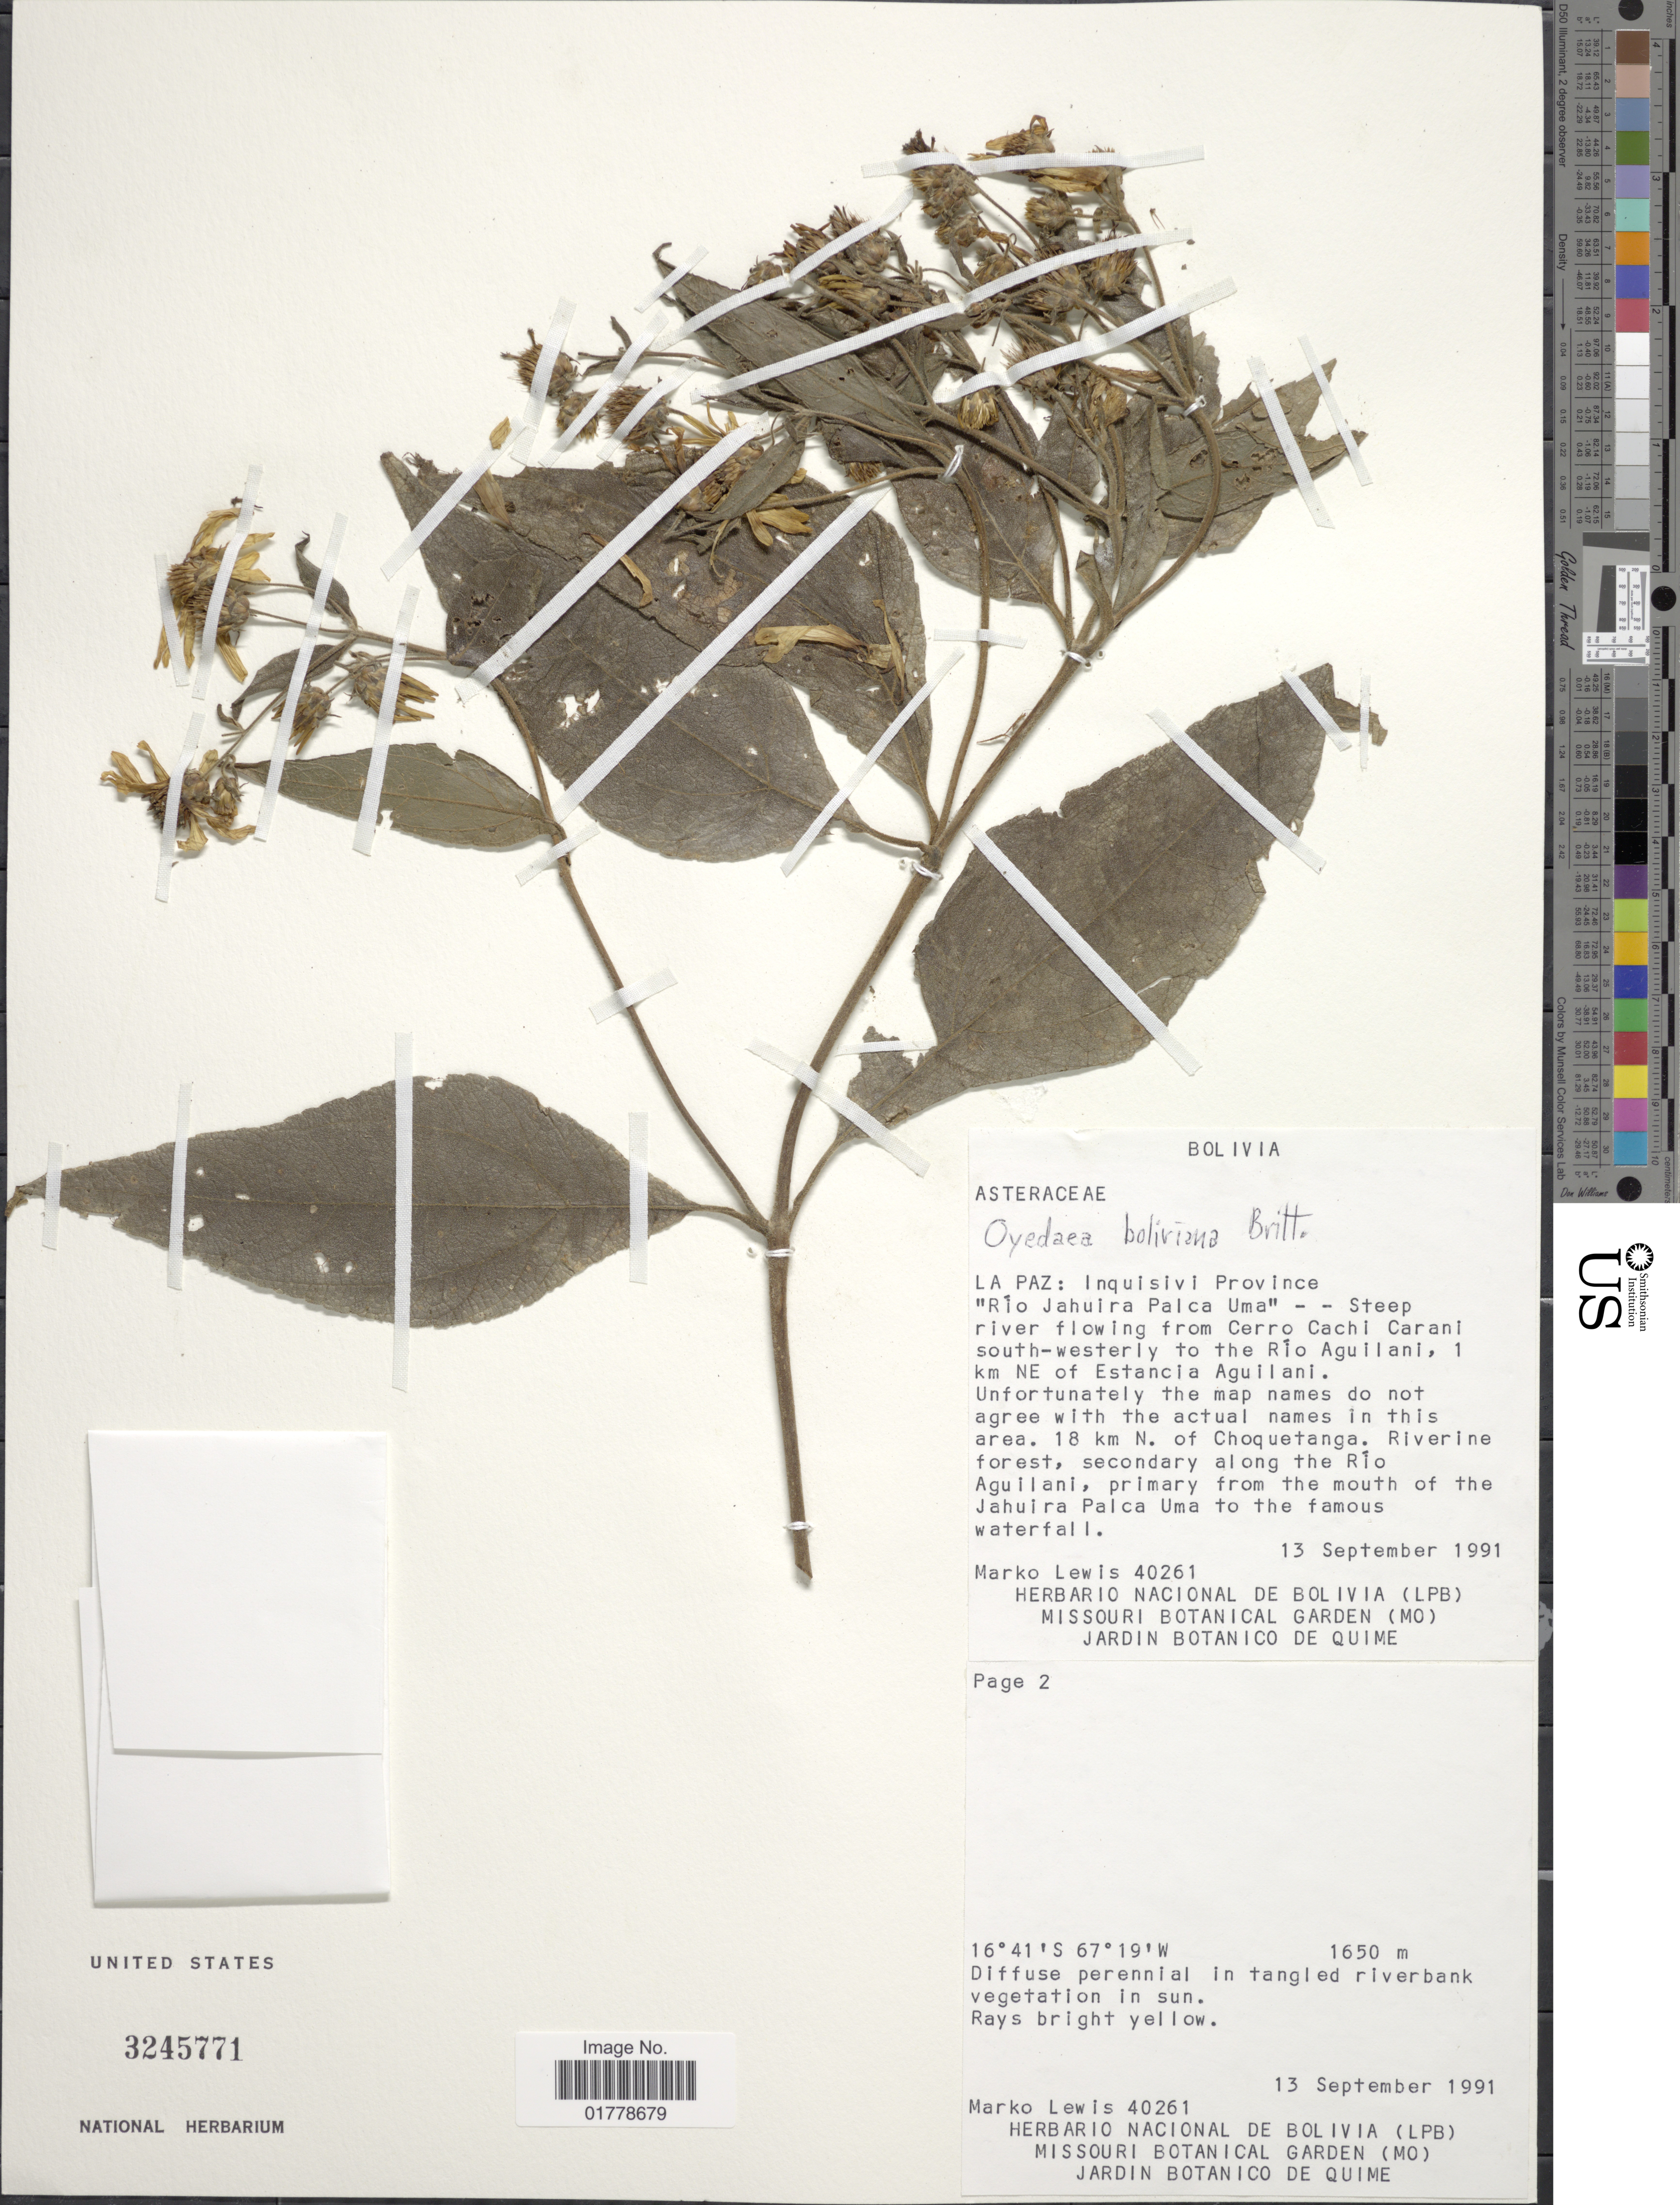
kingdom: Plantae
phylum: Tracheophyta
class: Magnoliopsida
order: Asterales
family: Asteraceae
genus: Oyedaea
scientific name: Oyedaea boliviana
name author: Britton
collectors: M. A. Lewis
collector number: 40261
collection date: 1991-09-13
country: Bolivia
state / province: La Paz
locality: La Paz: Inquisivi Province. "Río Jahuira Palca Uma" - - Steep river flowing from Cerro Cachi Carani south-westerly to the Río Aguilani, 1 km NE of Estancia Aguilani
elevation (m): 1650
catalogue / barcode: US 3245771